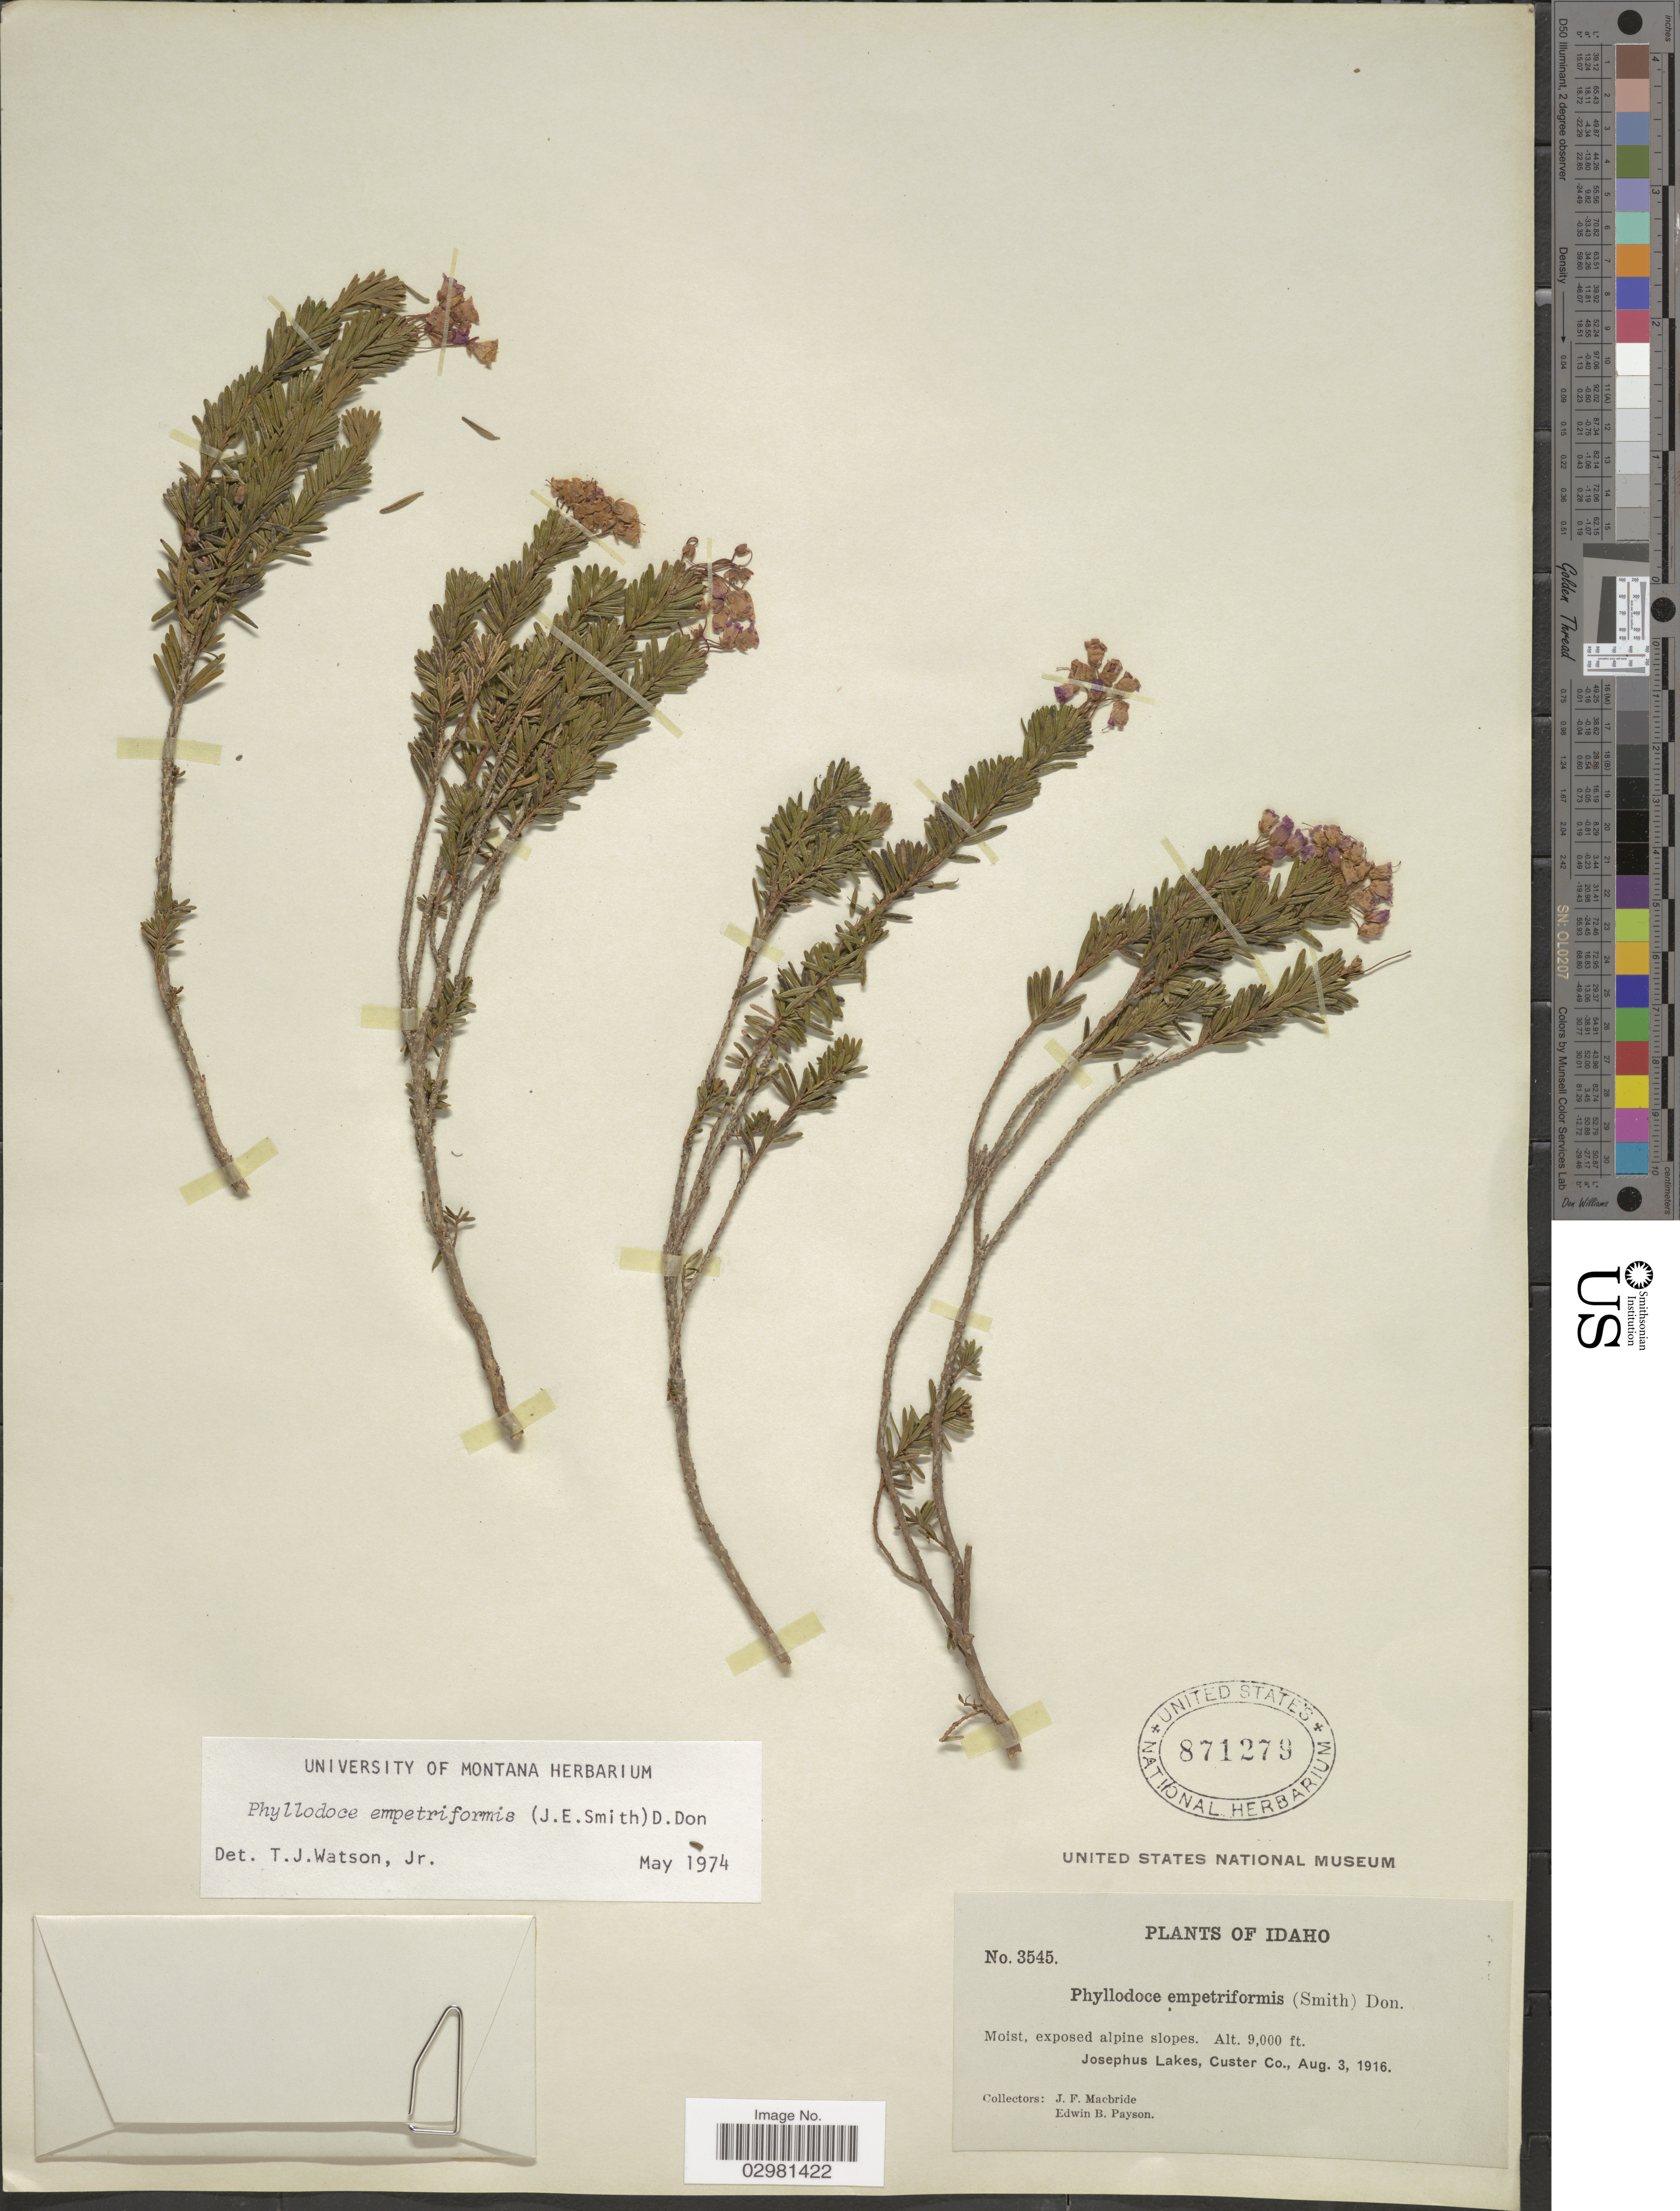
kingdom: Plantae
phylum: Tracheophyta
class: Magnoliopsida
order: Ericales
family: Ericaceae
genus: Phyllodoce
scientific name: Phyllodoce empetiformis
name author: (Small) D. Don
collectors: J. F. Macbride & E. B. Payson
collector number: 3545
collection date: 1916-08-03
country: United States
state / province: Idaho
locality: Josephus Lakes, Custer Co.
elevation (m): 2743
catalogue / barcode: US 871279